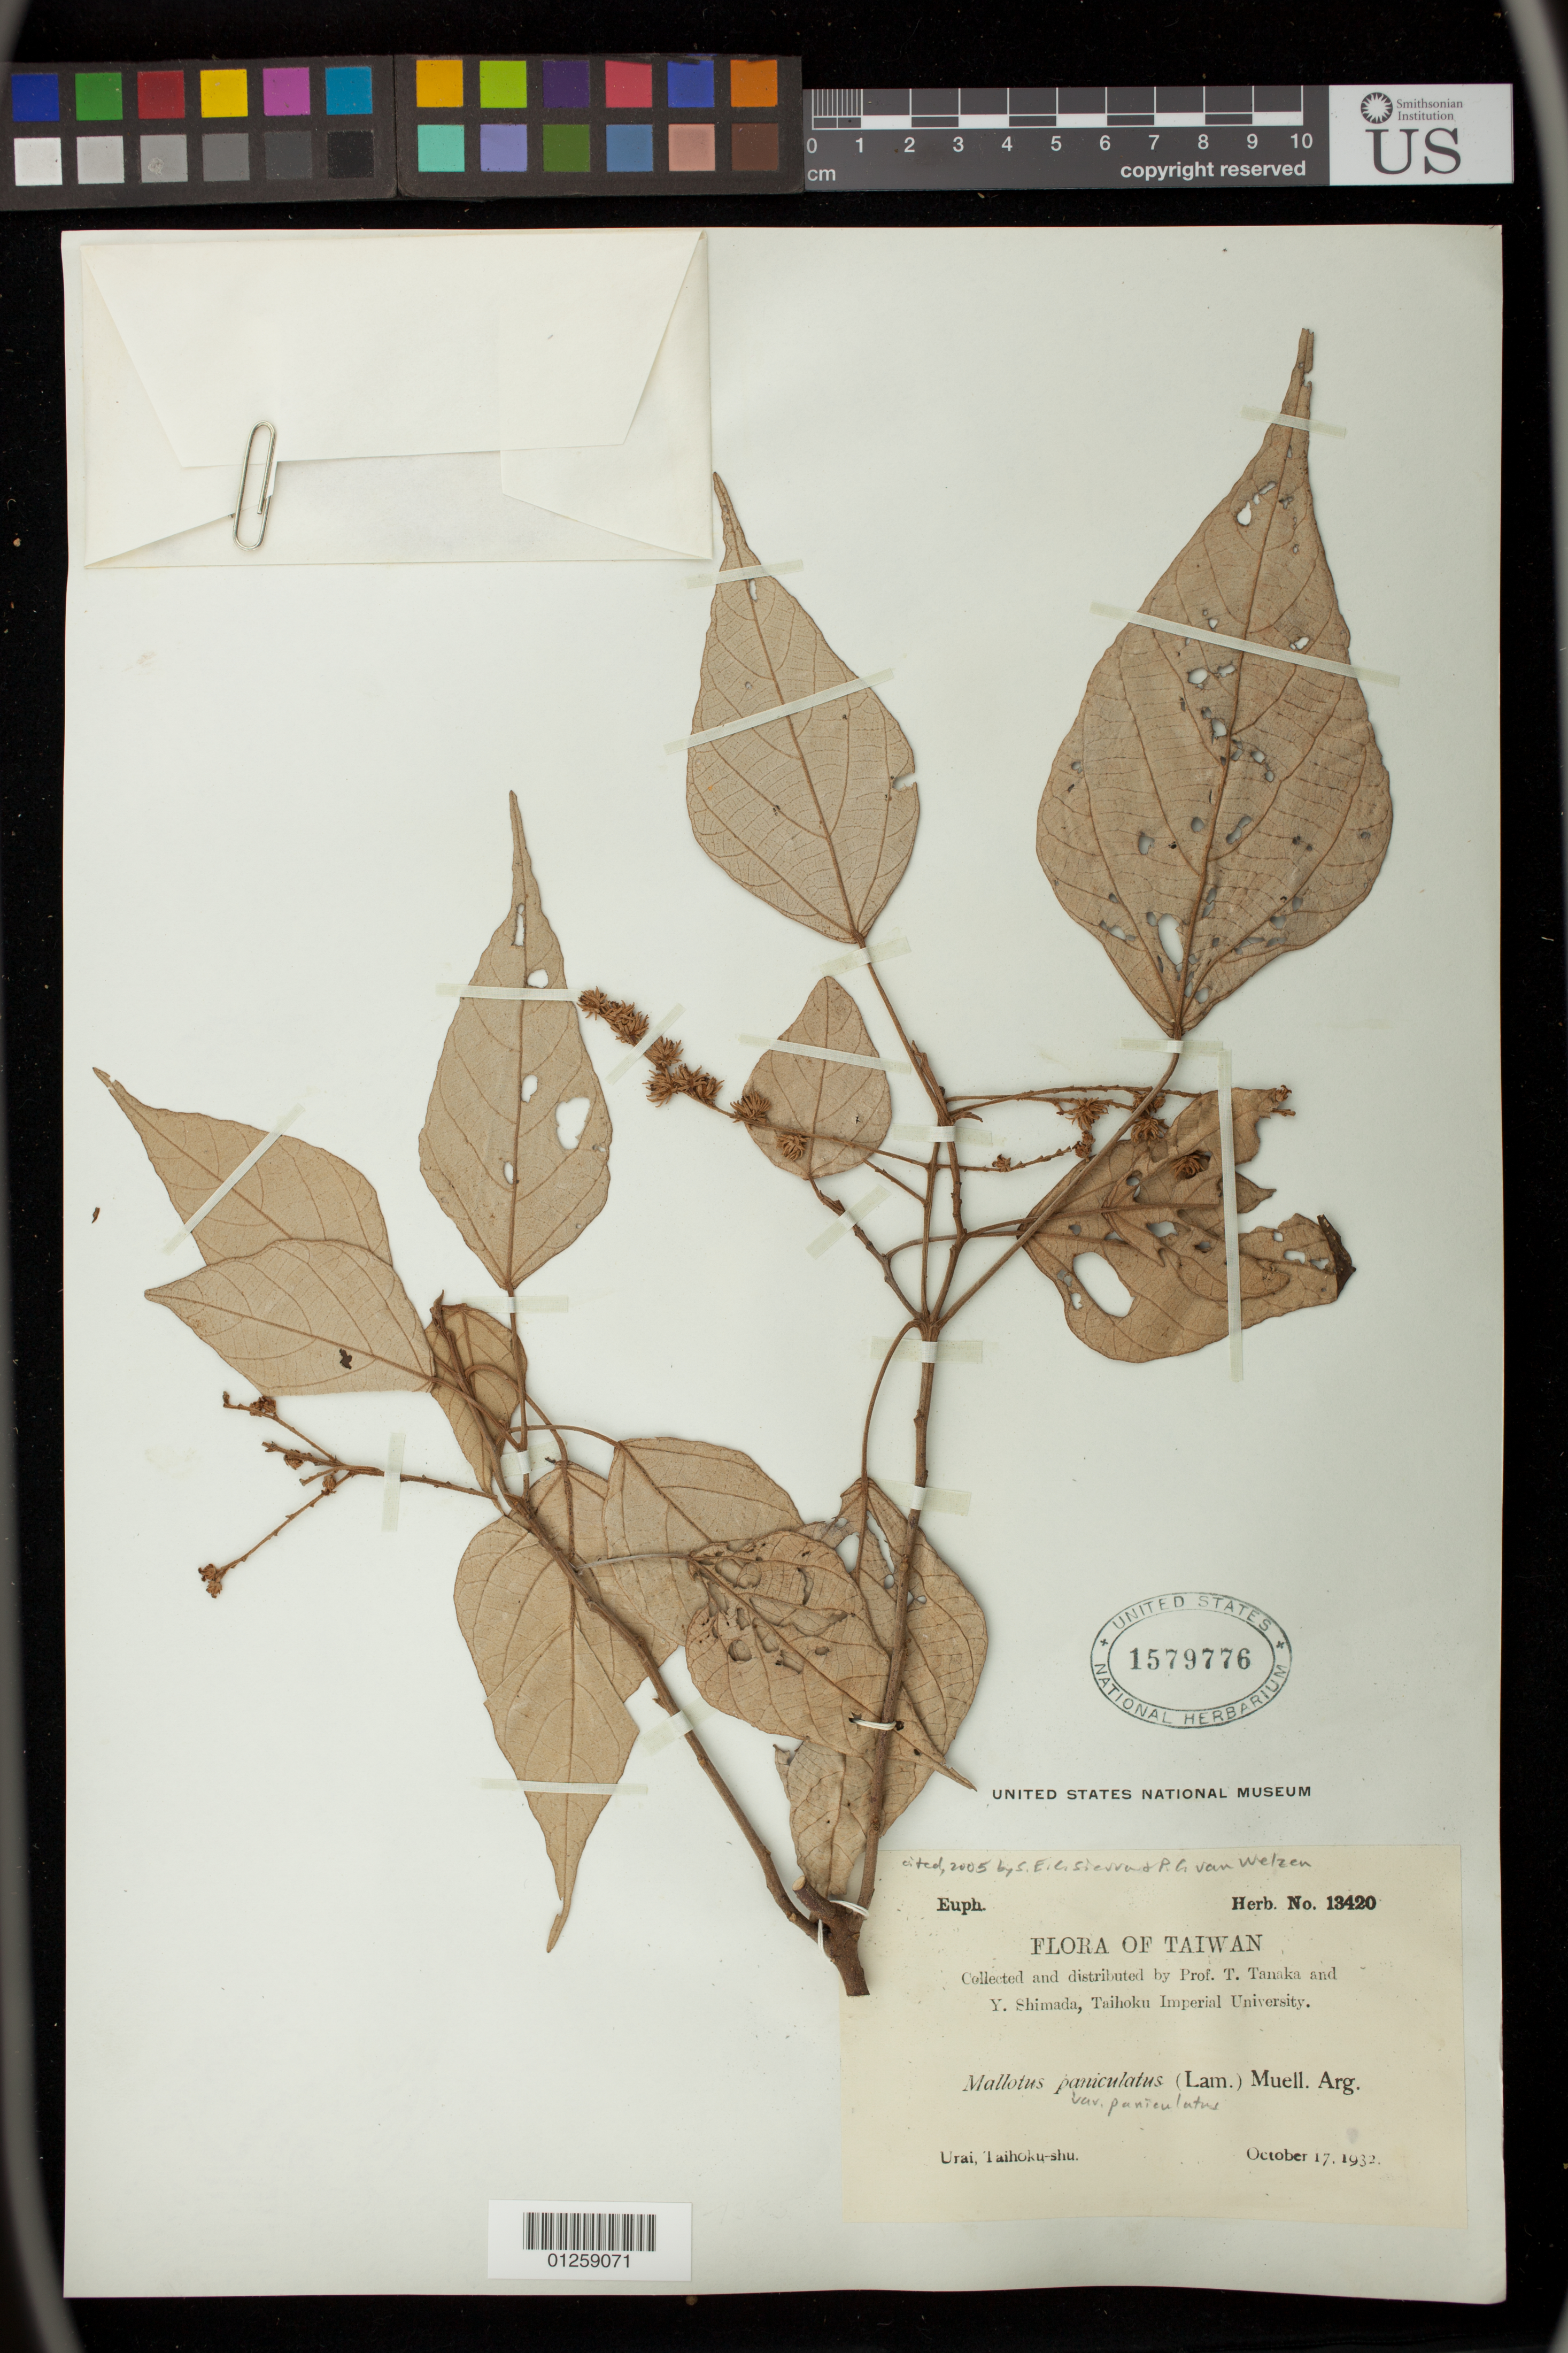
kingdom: Plantae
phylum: Tracheophyta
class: Magnoliopsida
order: Malpighiales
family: Euphorbiaceae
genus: Mallotus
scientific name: Mallotus paniculatus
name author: (Lam.) Müll. Arg.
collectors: T. Tanaka & Y. Shimada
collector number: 13420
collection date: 1932-10-17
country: Taiwan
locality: Urai, Taihoku-shu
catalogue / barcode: US 1579776